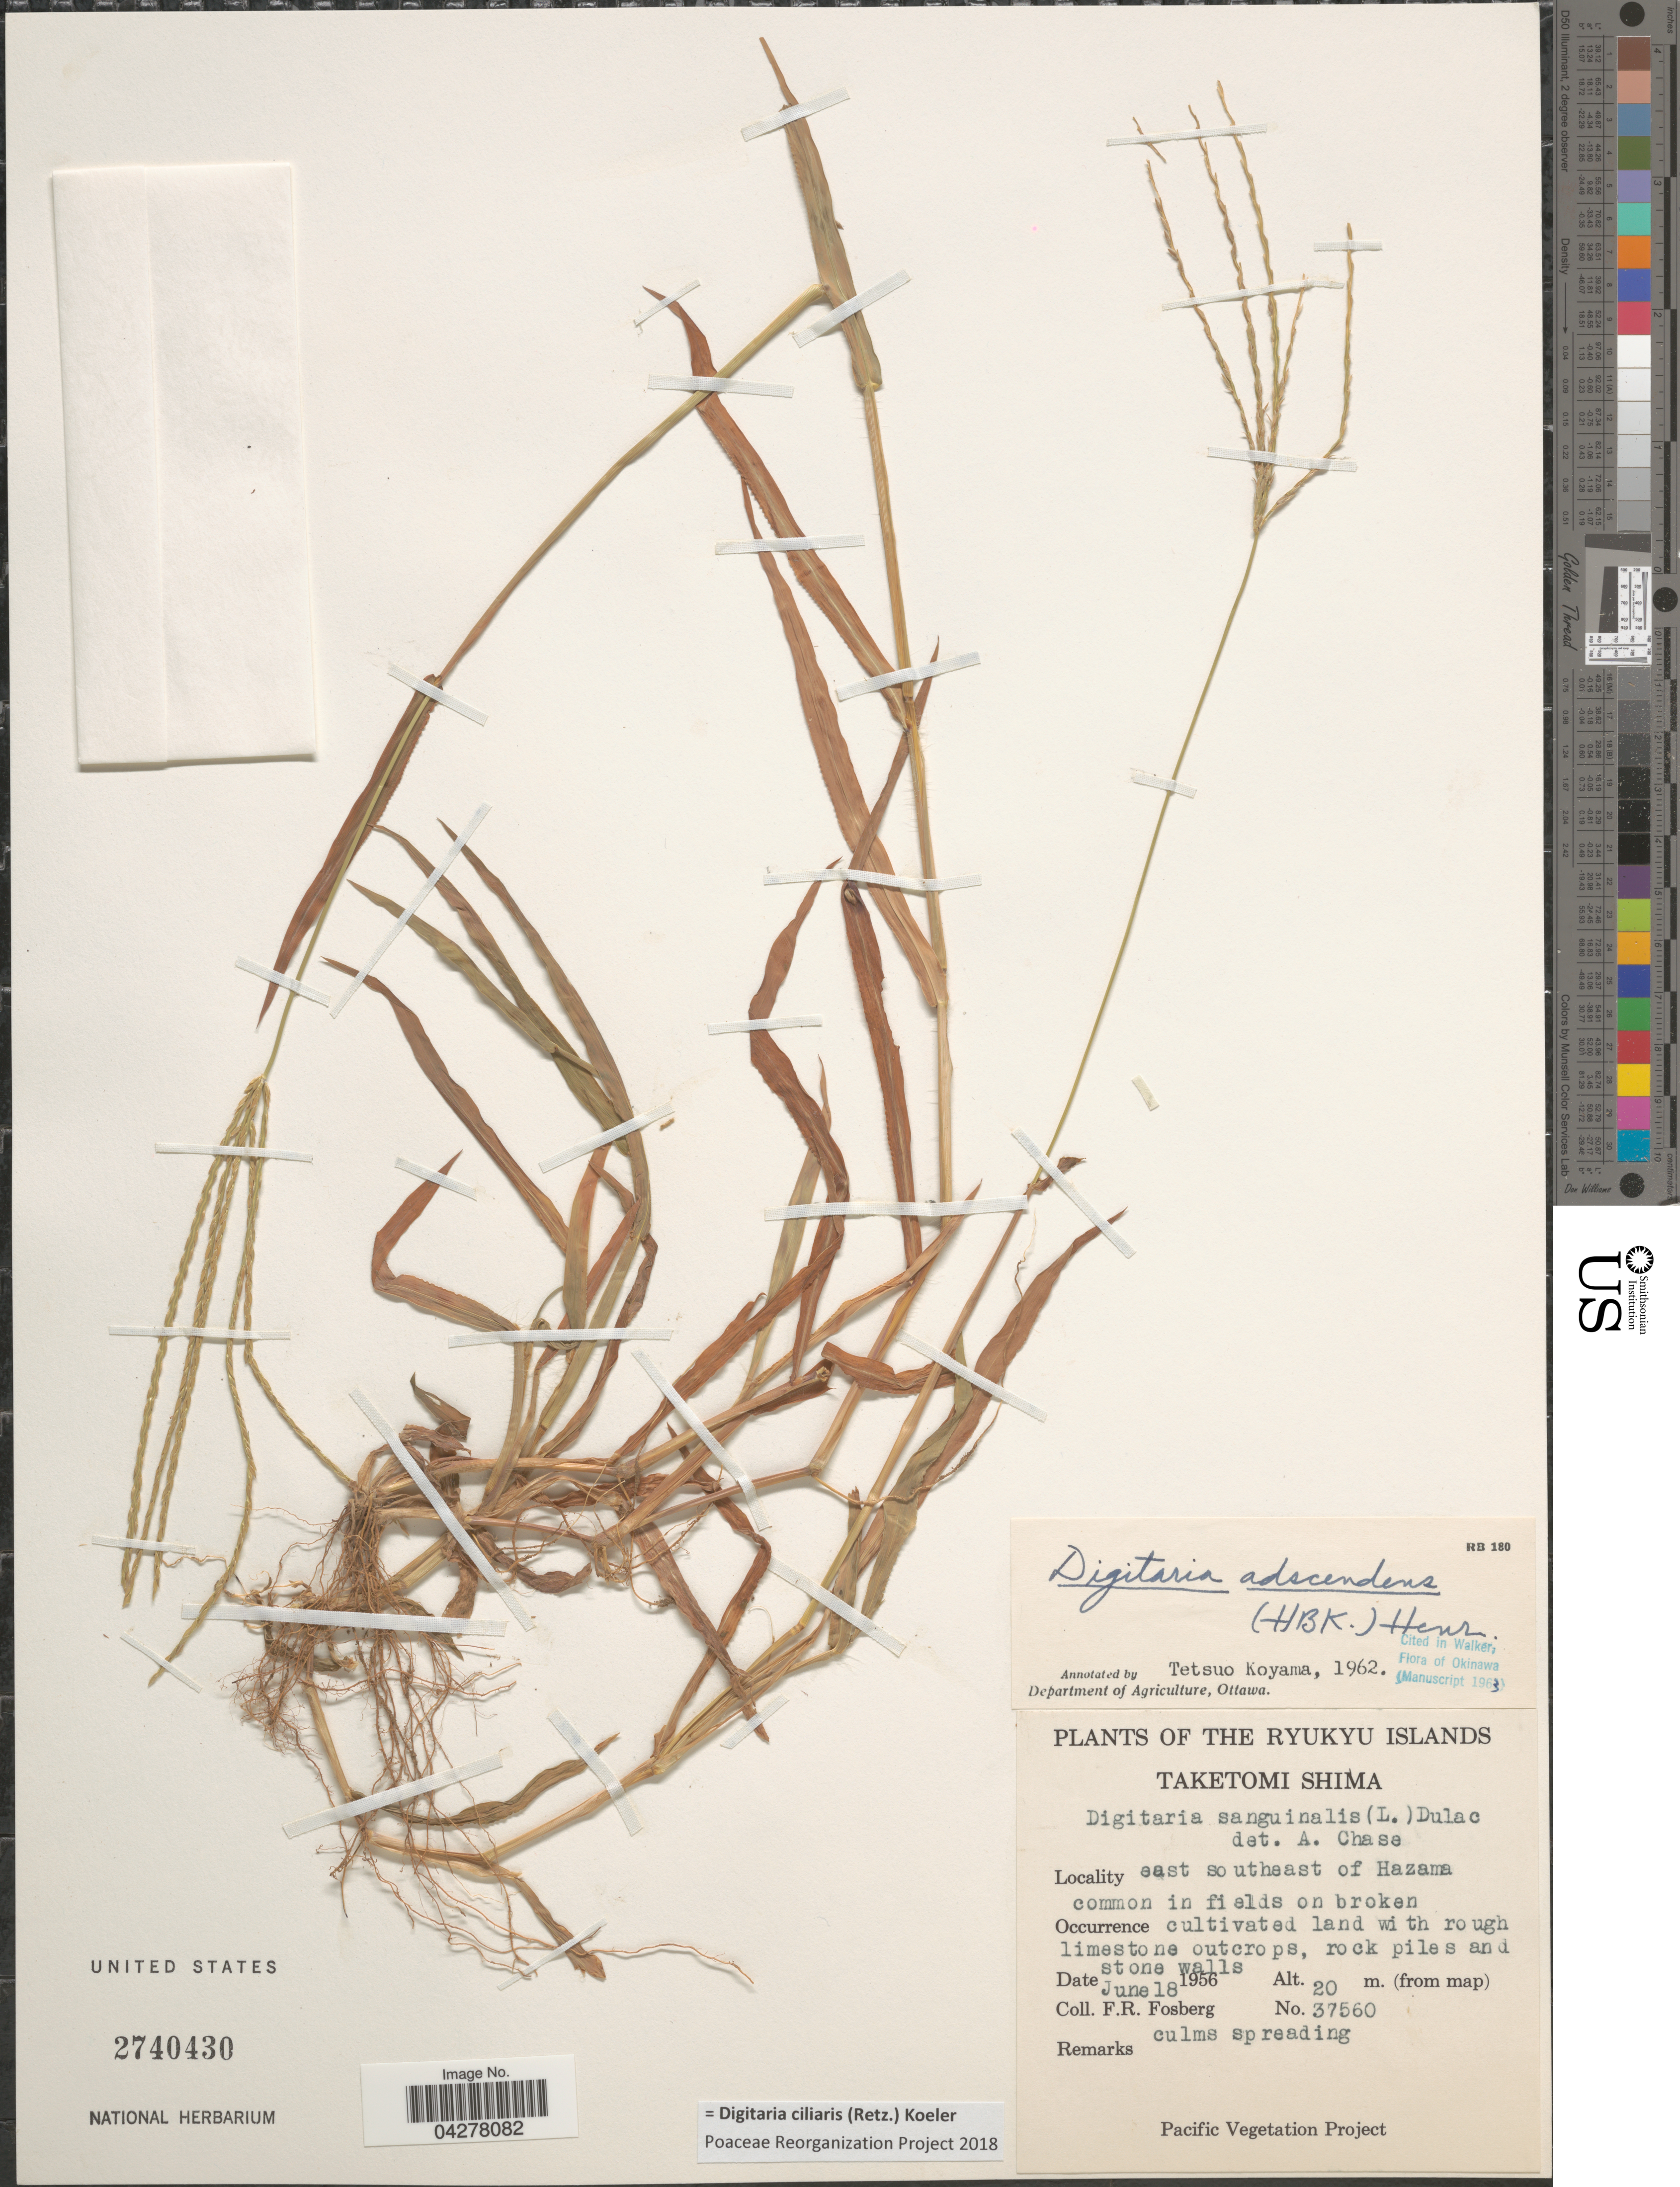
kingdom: Plantae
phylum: Tracheophyta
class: Liliopsida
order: Poales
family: Poaceae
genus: Digitaria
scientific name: Digitaria ciliaris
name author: (Retz.) Koeler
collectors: F. R. Fosberg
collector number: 37560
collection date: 1956-06-18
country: Japan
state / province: Okinawa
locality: The Ryukyu Islands. Taketomi Shima. East southeast of Hazama. Common in fields on broken cultivated land with rough limestone outcrops, rock piles and stone walls.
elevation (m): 20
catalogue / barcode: US 2740430